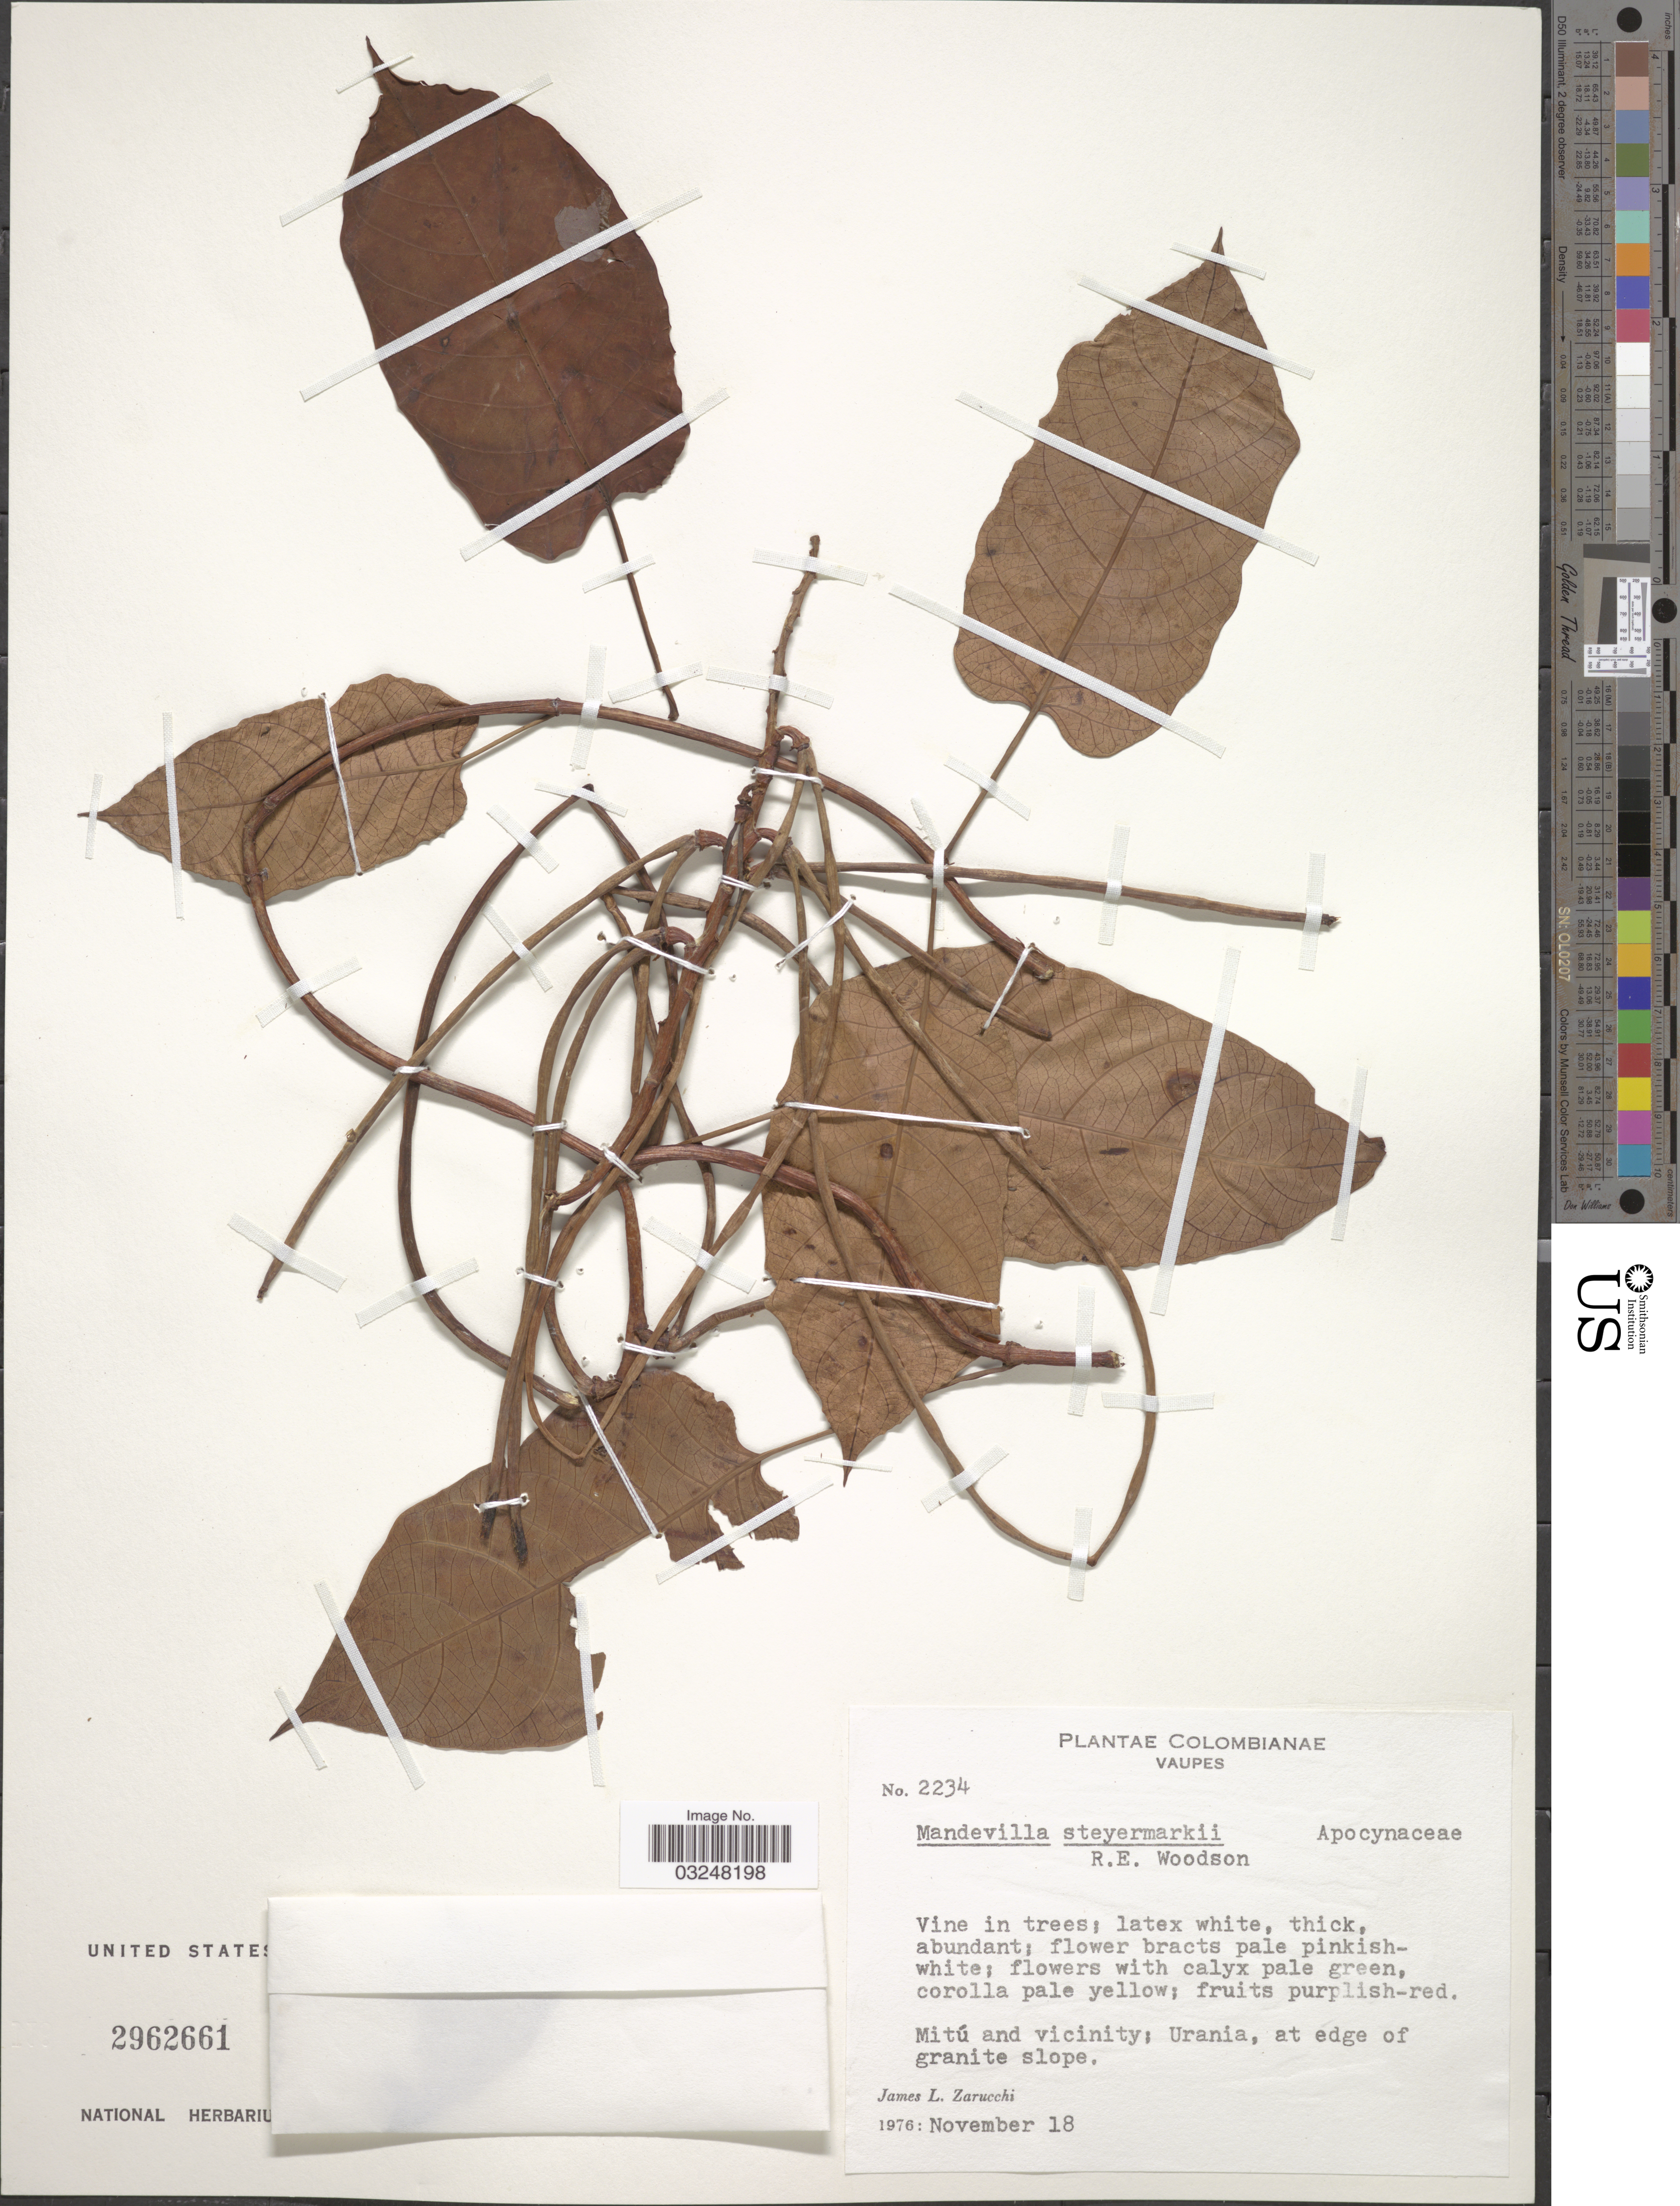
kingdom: Plantae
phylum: Tracheophyta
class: Magnoliopsida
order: Gentianales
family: Apocynaceae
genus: Mandevilla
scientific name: Mandevilla steyermarkii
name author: Woodson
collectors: J. L. Zarucchi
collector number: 2234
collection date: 1976-11-18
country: Colombia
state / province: Vaupés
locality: Mitú and vicinity: Urania, at edge of granite slope.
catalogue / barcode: US 2962661